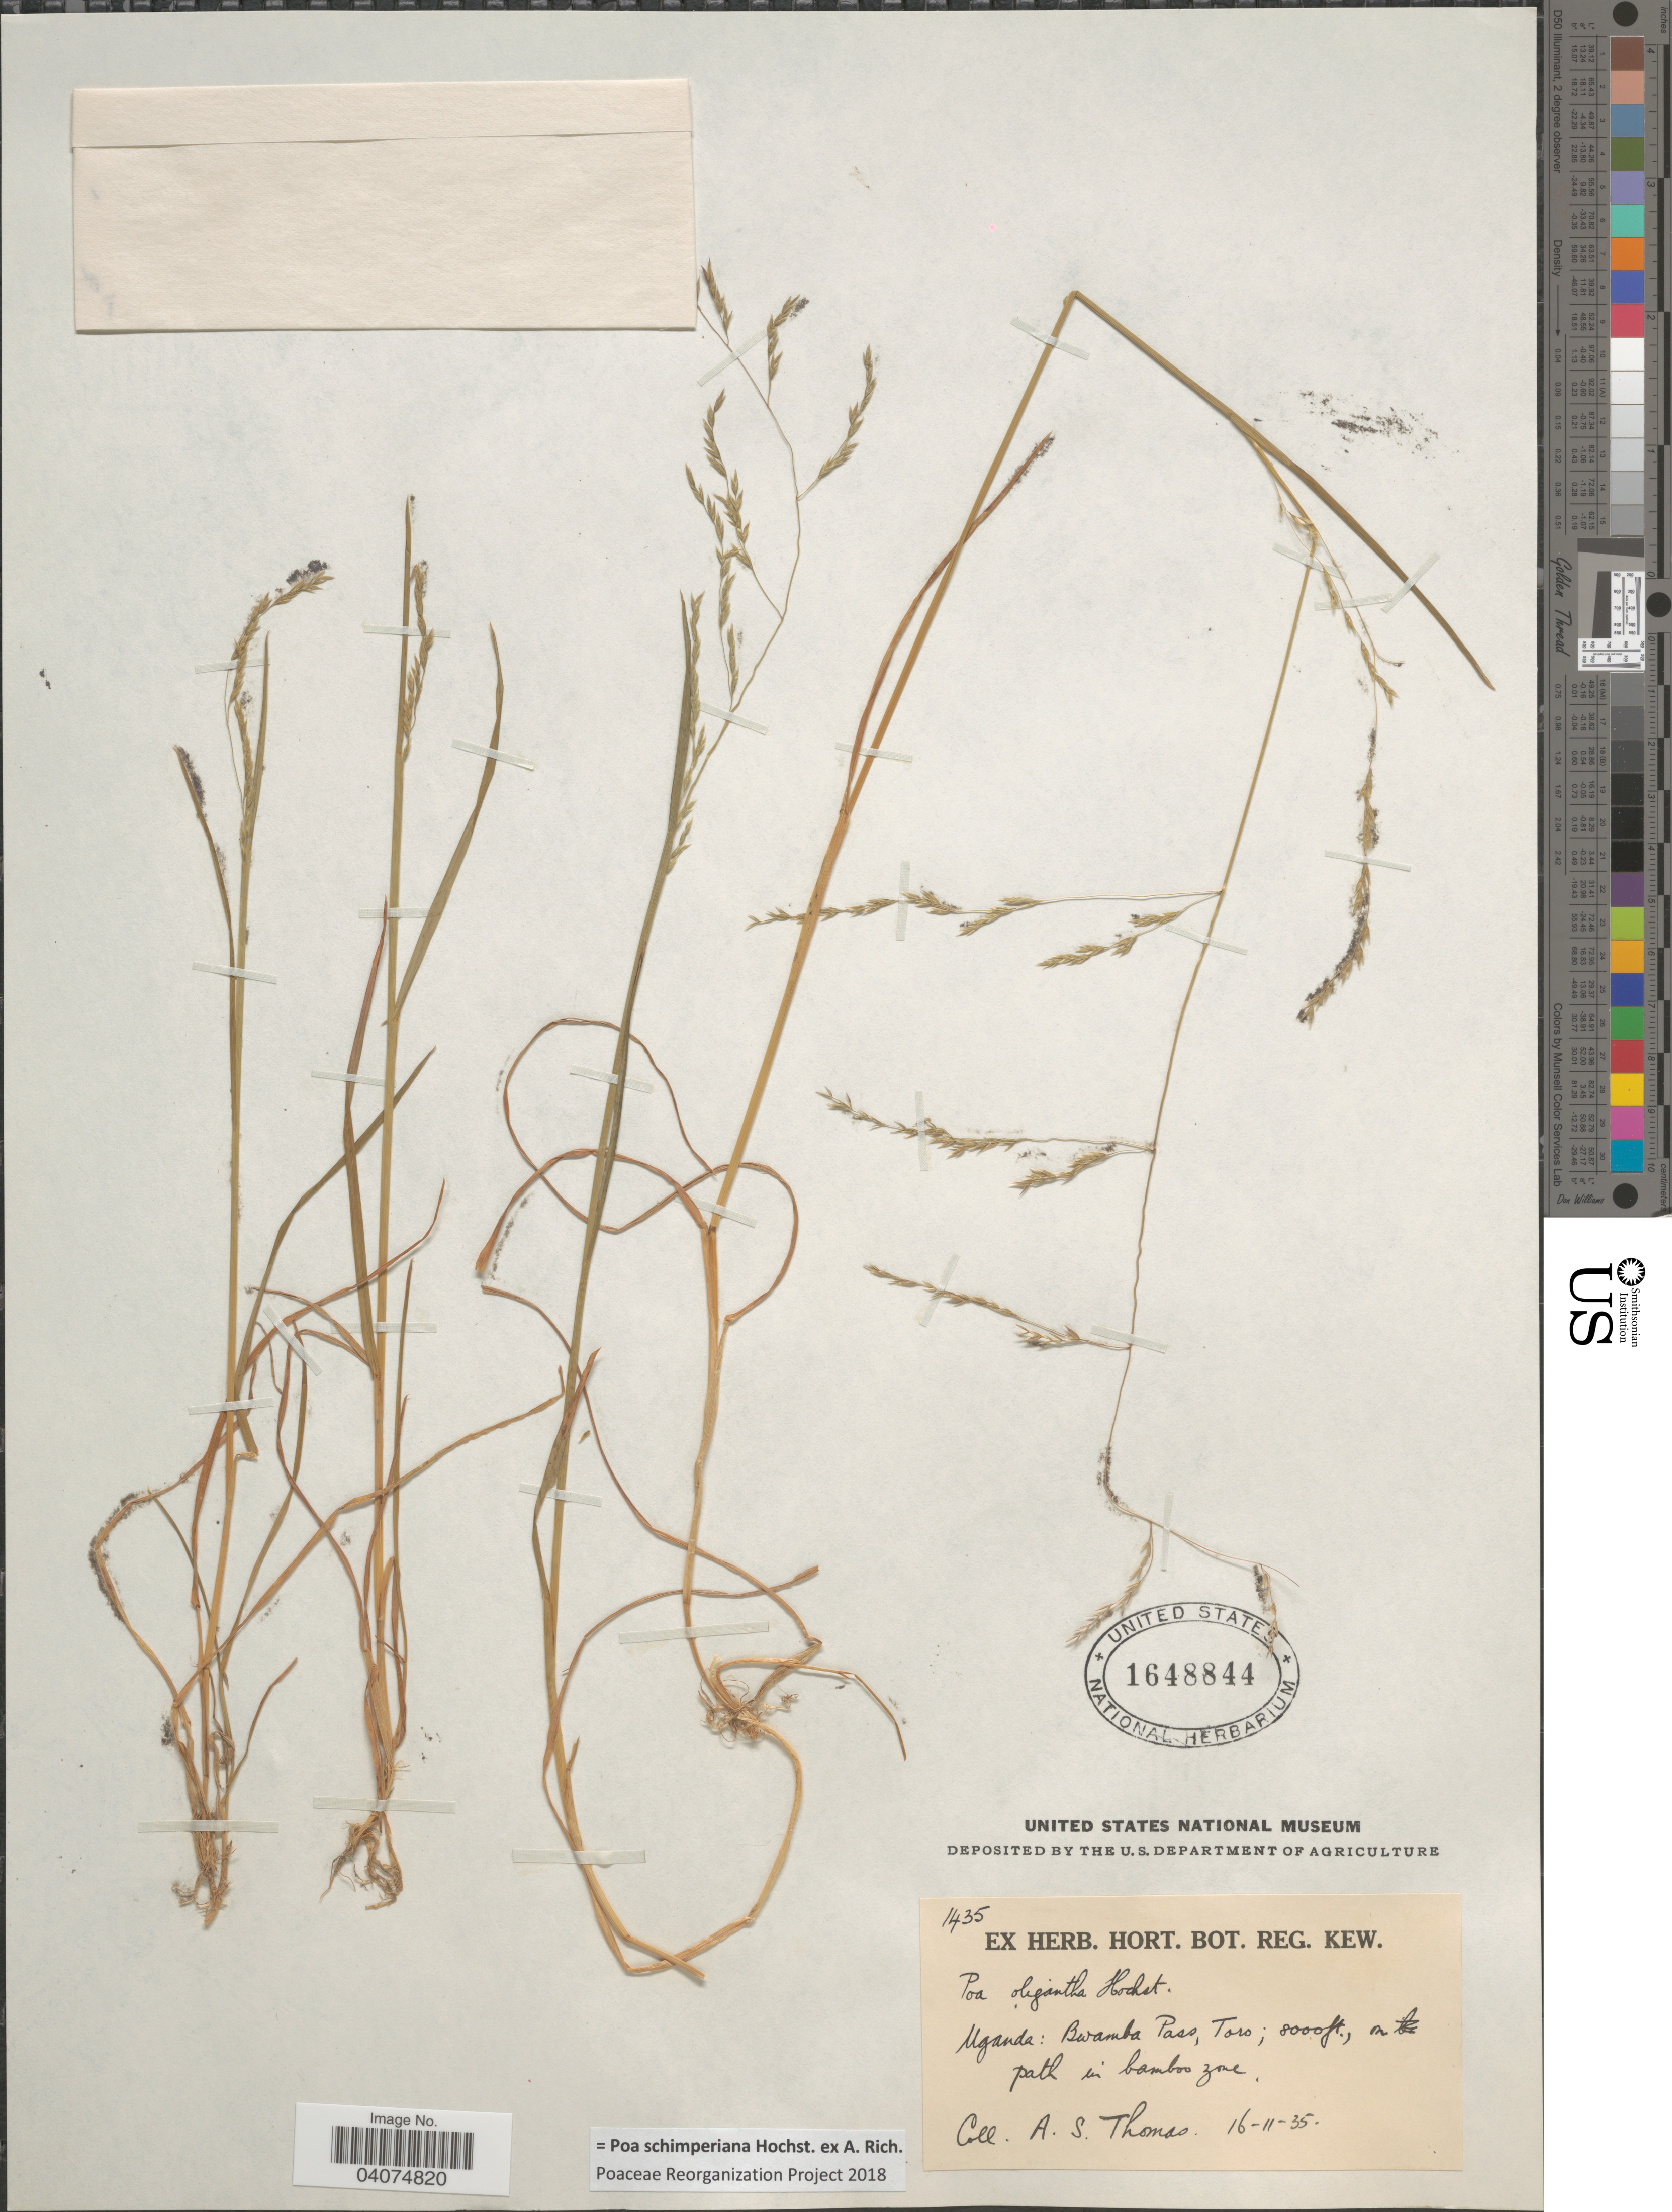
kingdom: Plantae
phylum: Tracheophyta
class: Liliopsida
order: Poales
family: Poaceae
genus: Poa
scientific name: Poa schimperiana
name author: Hochst. ex A. Rich.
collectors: A. Thomas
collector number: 1435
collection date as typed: Transcribed d/m/y: 16/11/35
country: Uganda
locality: Bwamba Pass, Toro. Path in bamboo zone.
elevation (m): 2438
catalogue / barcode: US 1648844